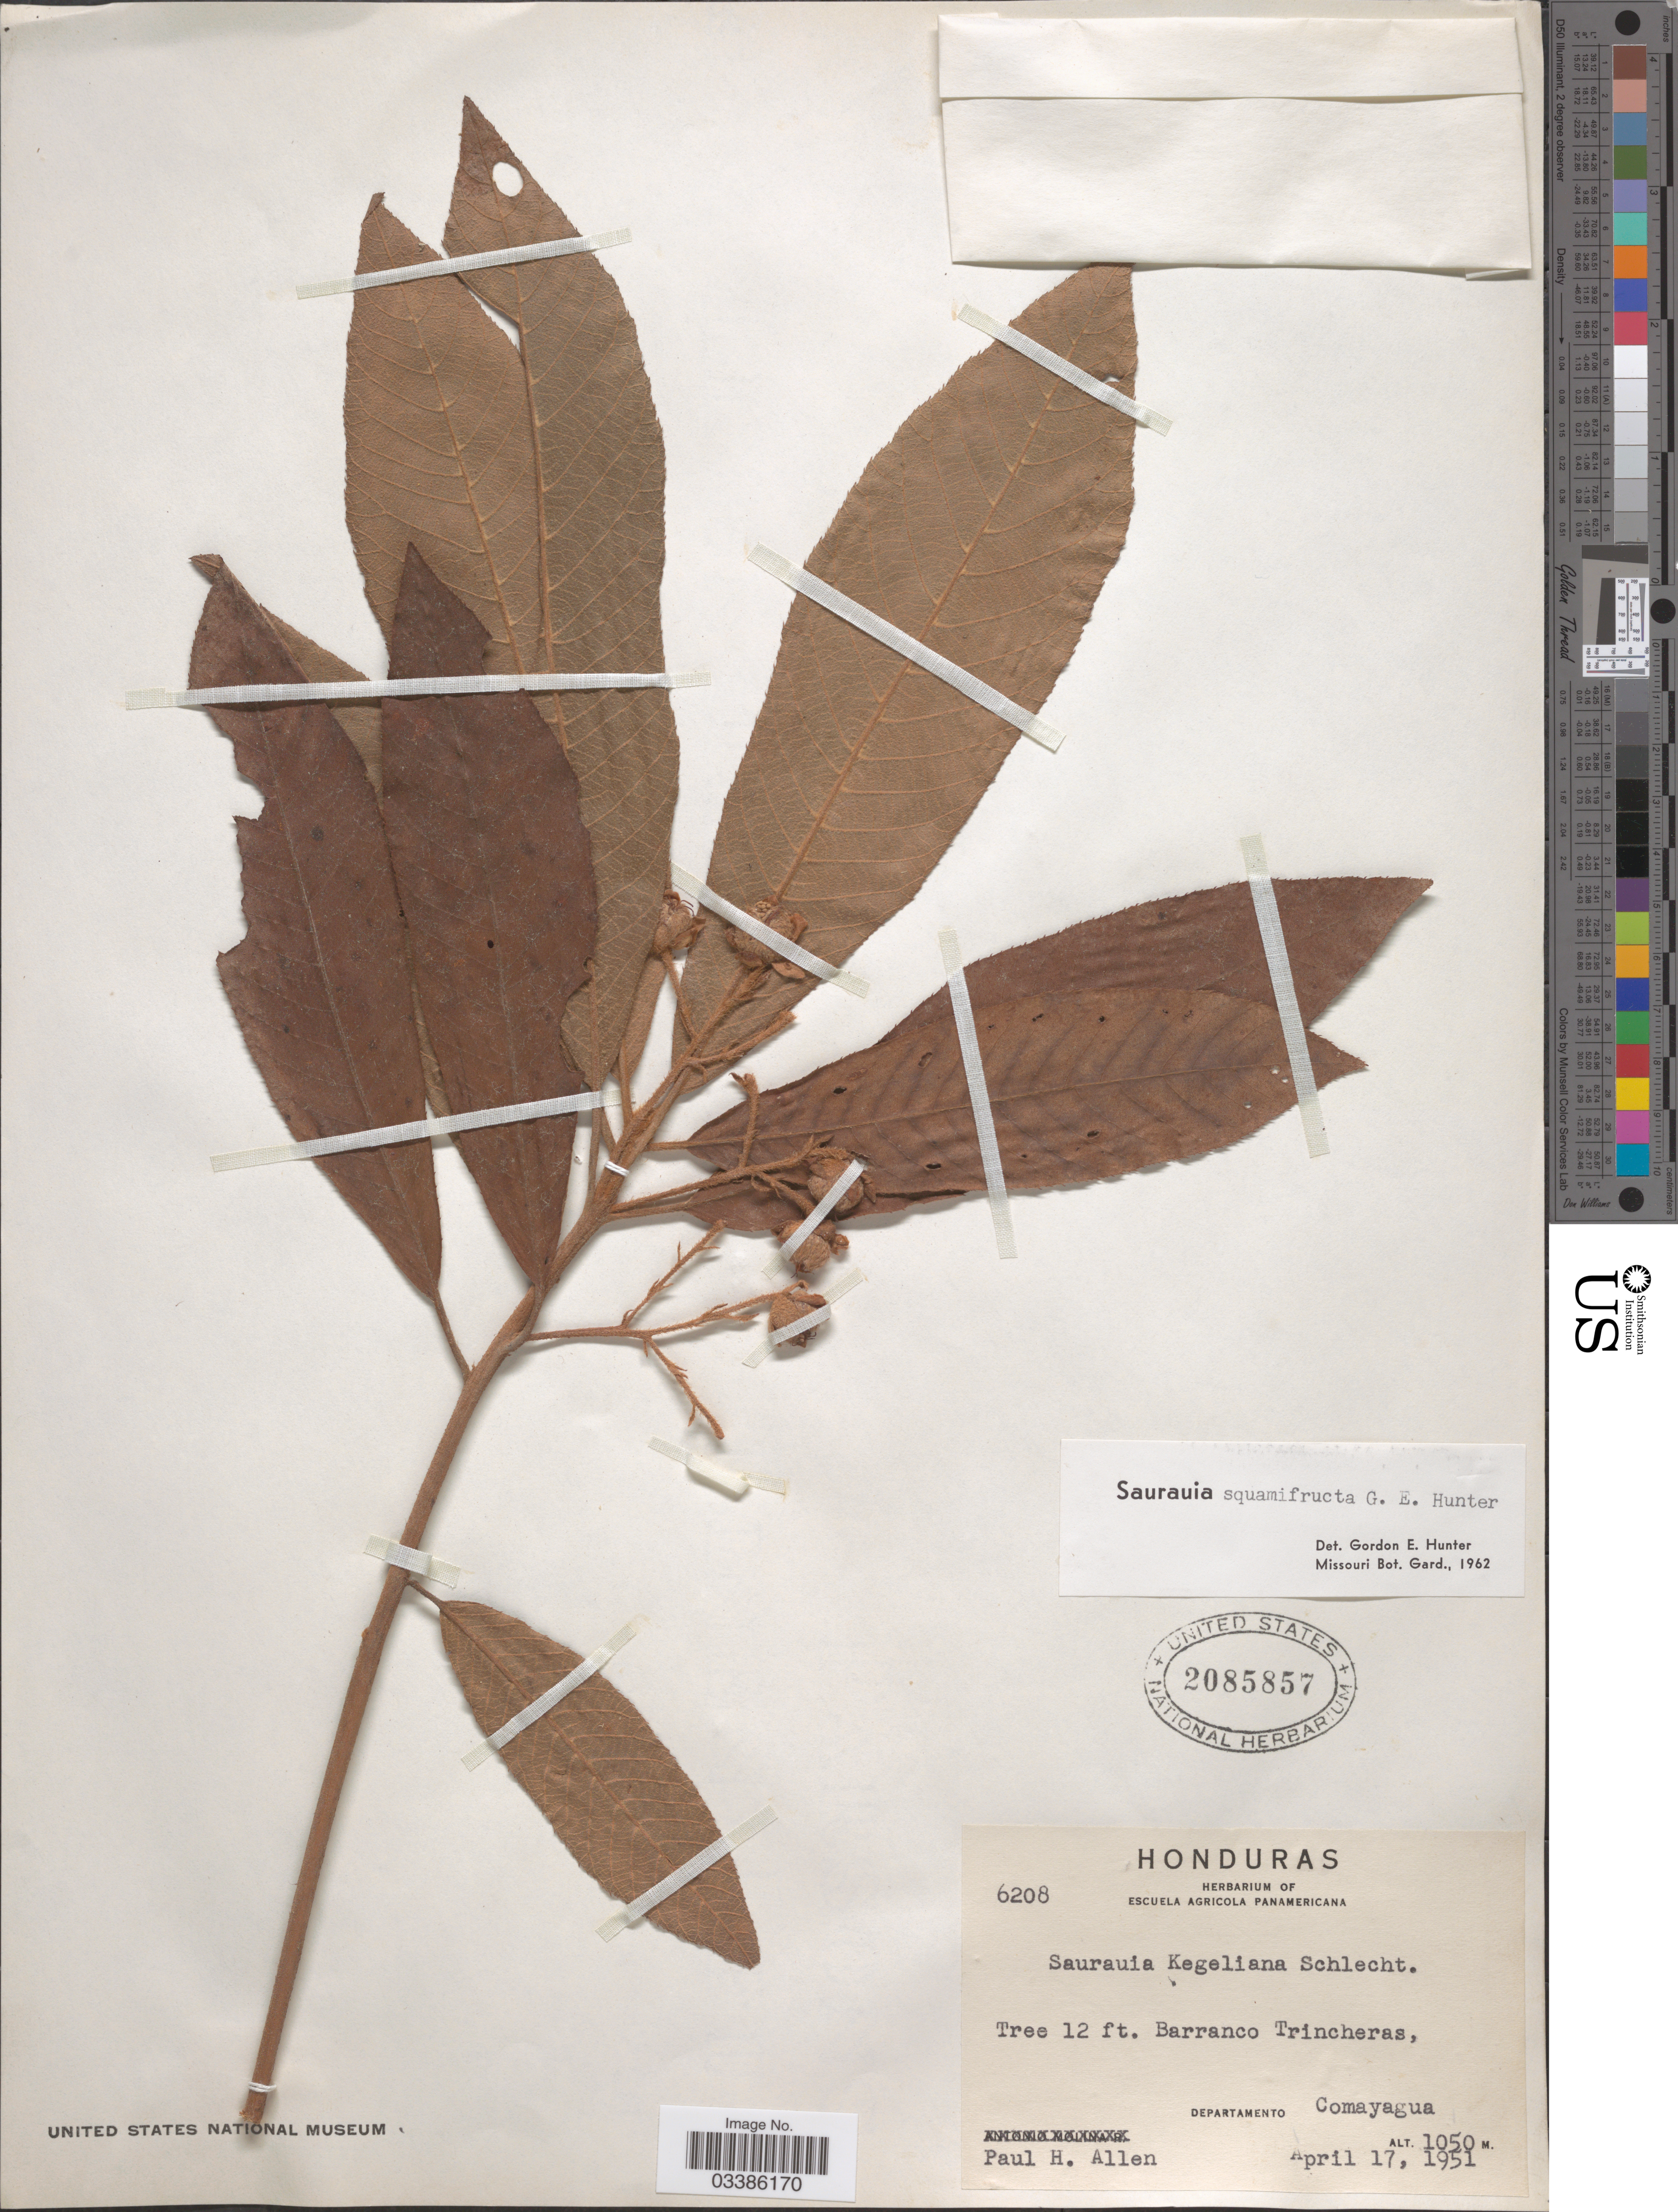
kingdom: Plantae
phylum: Tracheophyta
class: Magnoliopsida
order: Ericales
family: Actinidiaceae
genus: Saurauia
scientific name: Saurauia squamifructa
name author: G.E. Hunter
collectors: P. H. Allen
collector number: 6208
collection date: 1951-04-17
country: Honduras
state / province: Comayagua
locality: Barranco Trincheras, Departamento Comayagua.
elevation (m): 1050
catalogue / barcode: US 2085857